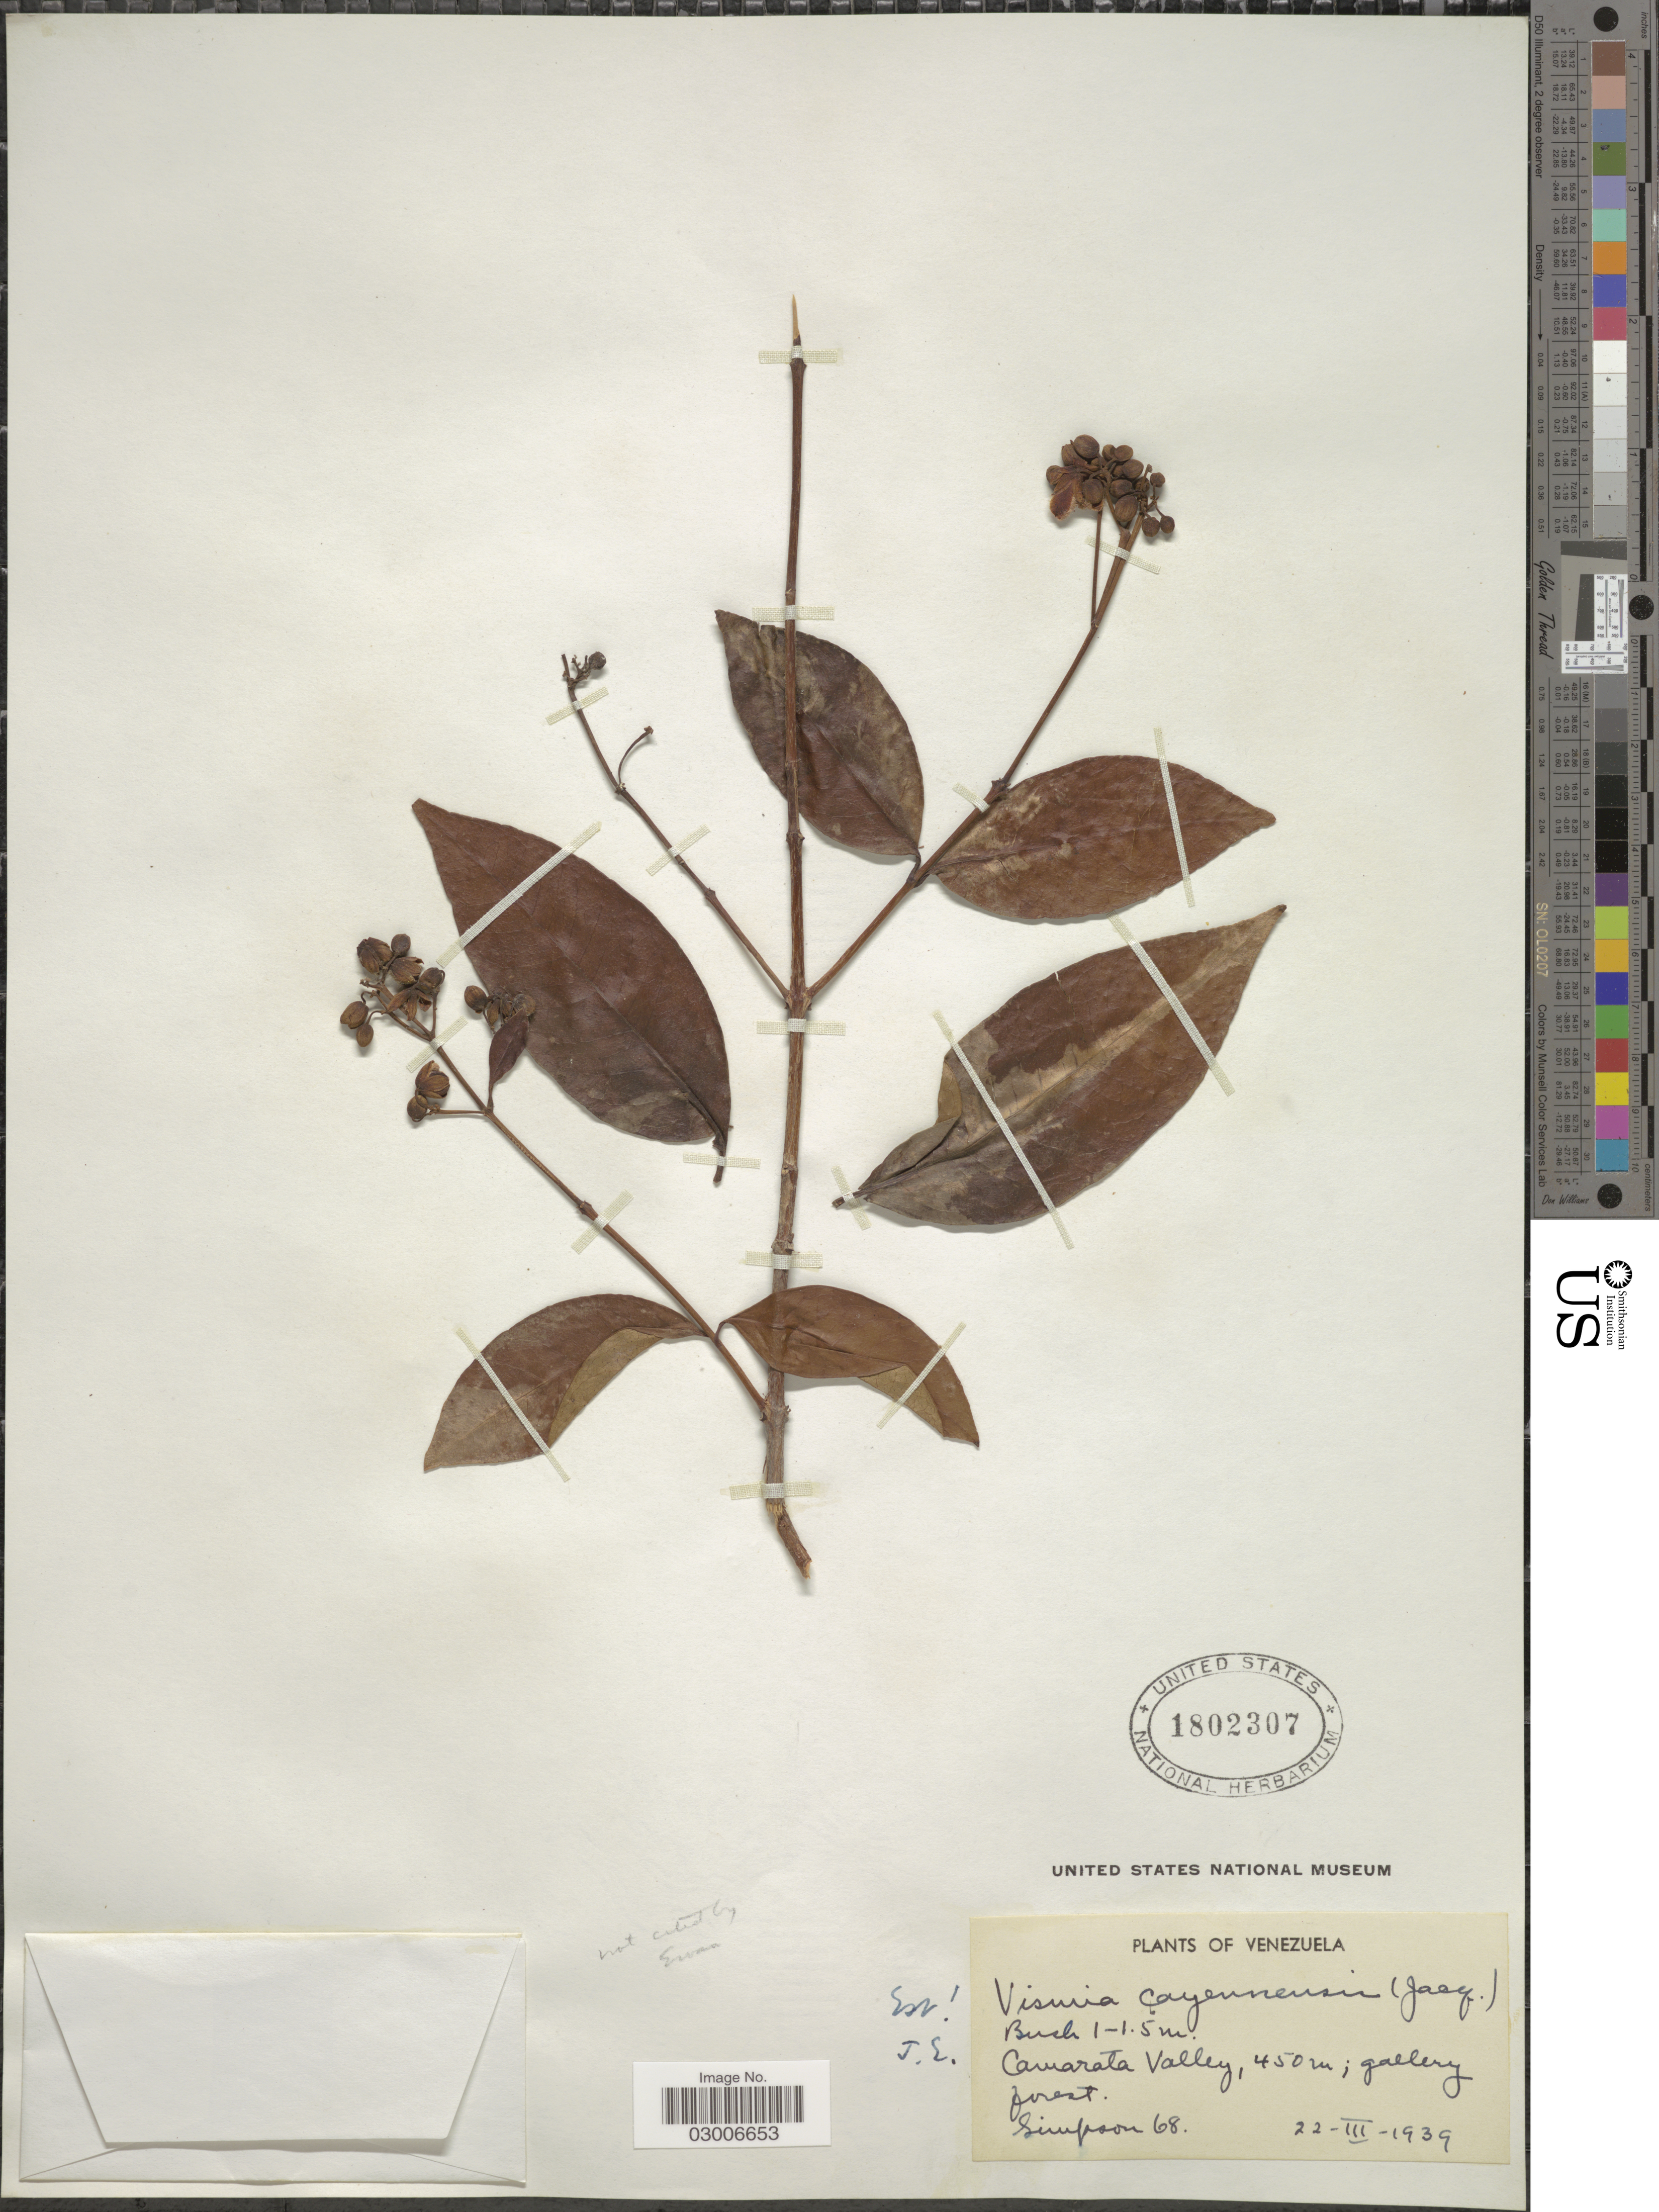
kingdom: Plantae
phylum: Tracheophyta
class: Magnoliopsida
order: Malpighiales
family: Hypericaceae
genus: Vismia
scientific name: Vismia cayennensis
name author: (Jacq.) Pers.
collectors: Simpson, --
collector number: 68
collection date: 1939-03-22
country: Venezuela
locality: Camarata Valley.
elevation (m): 450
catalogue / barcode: US 1802307